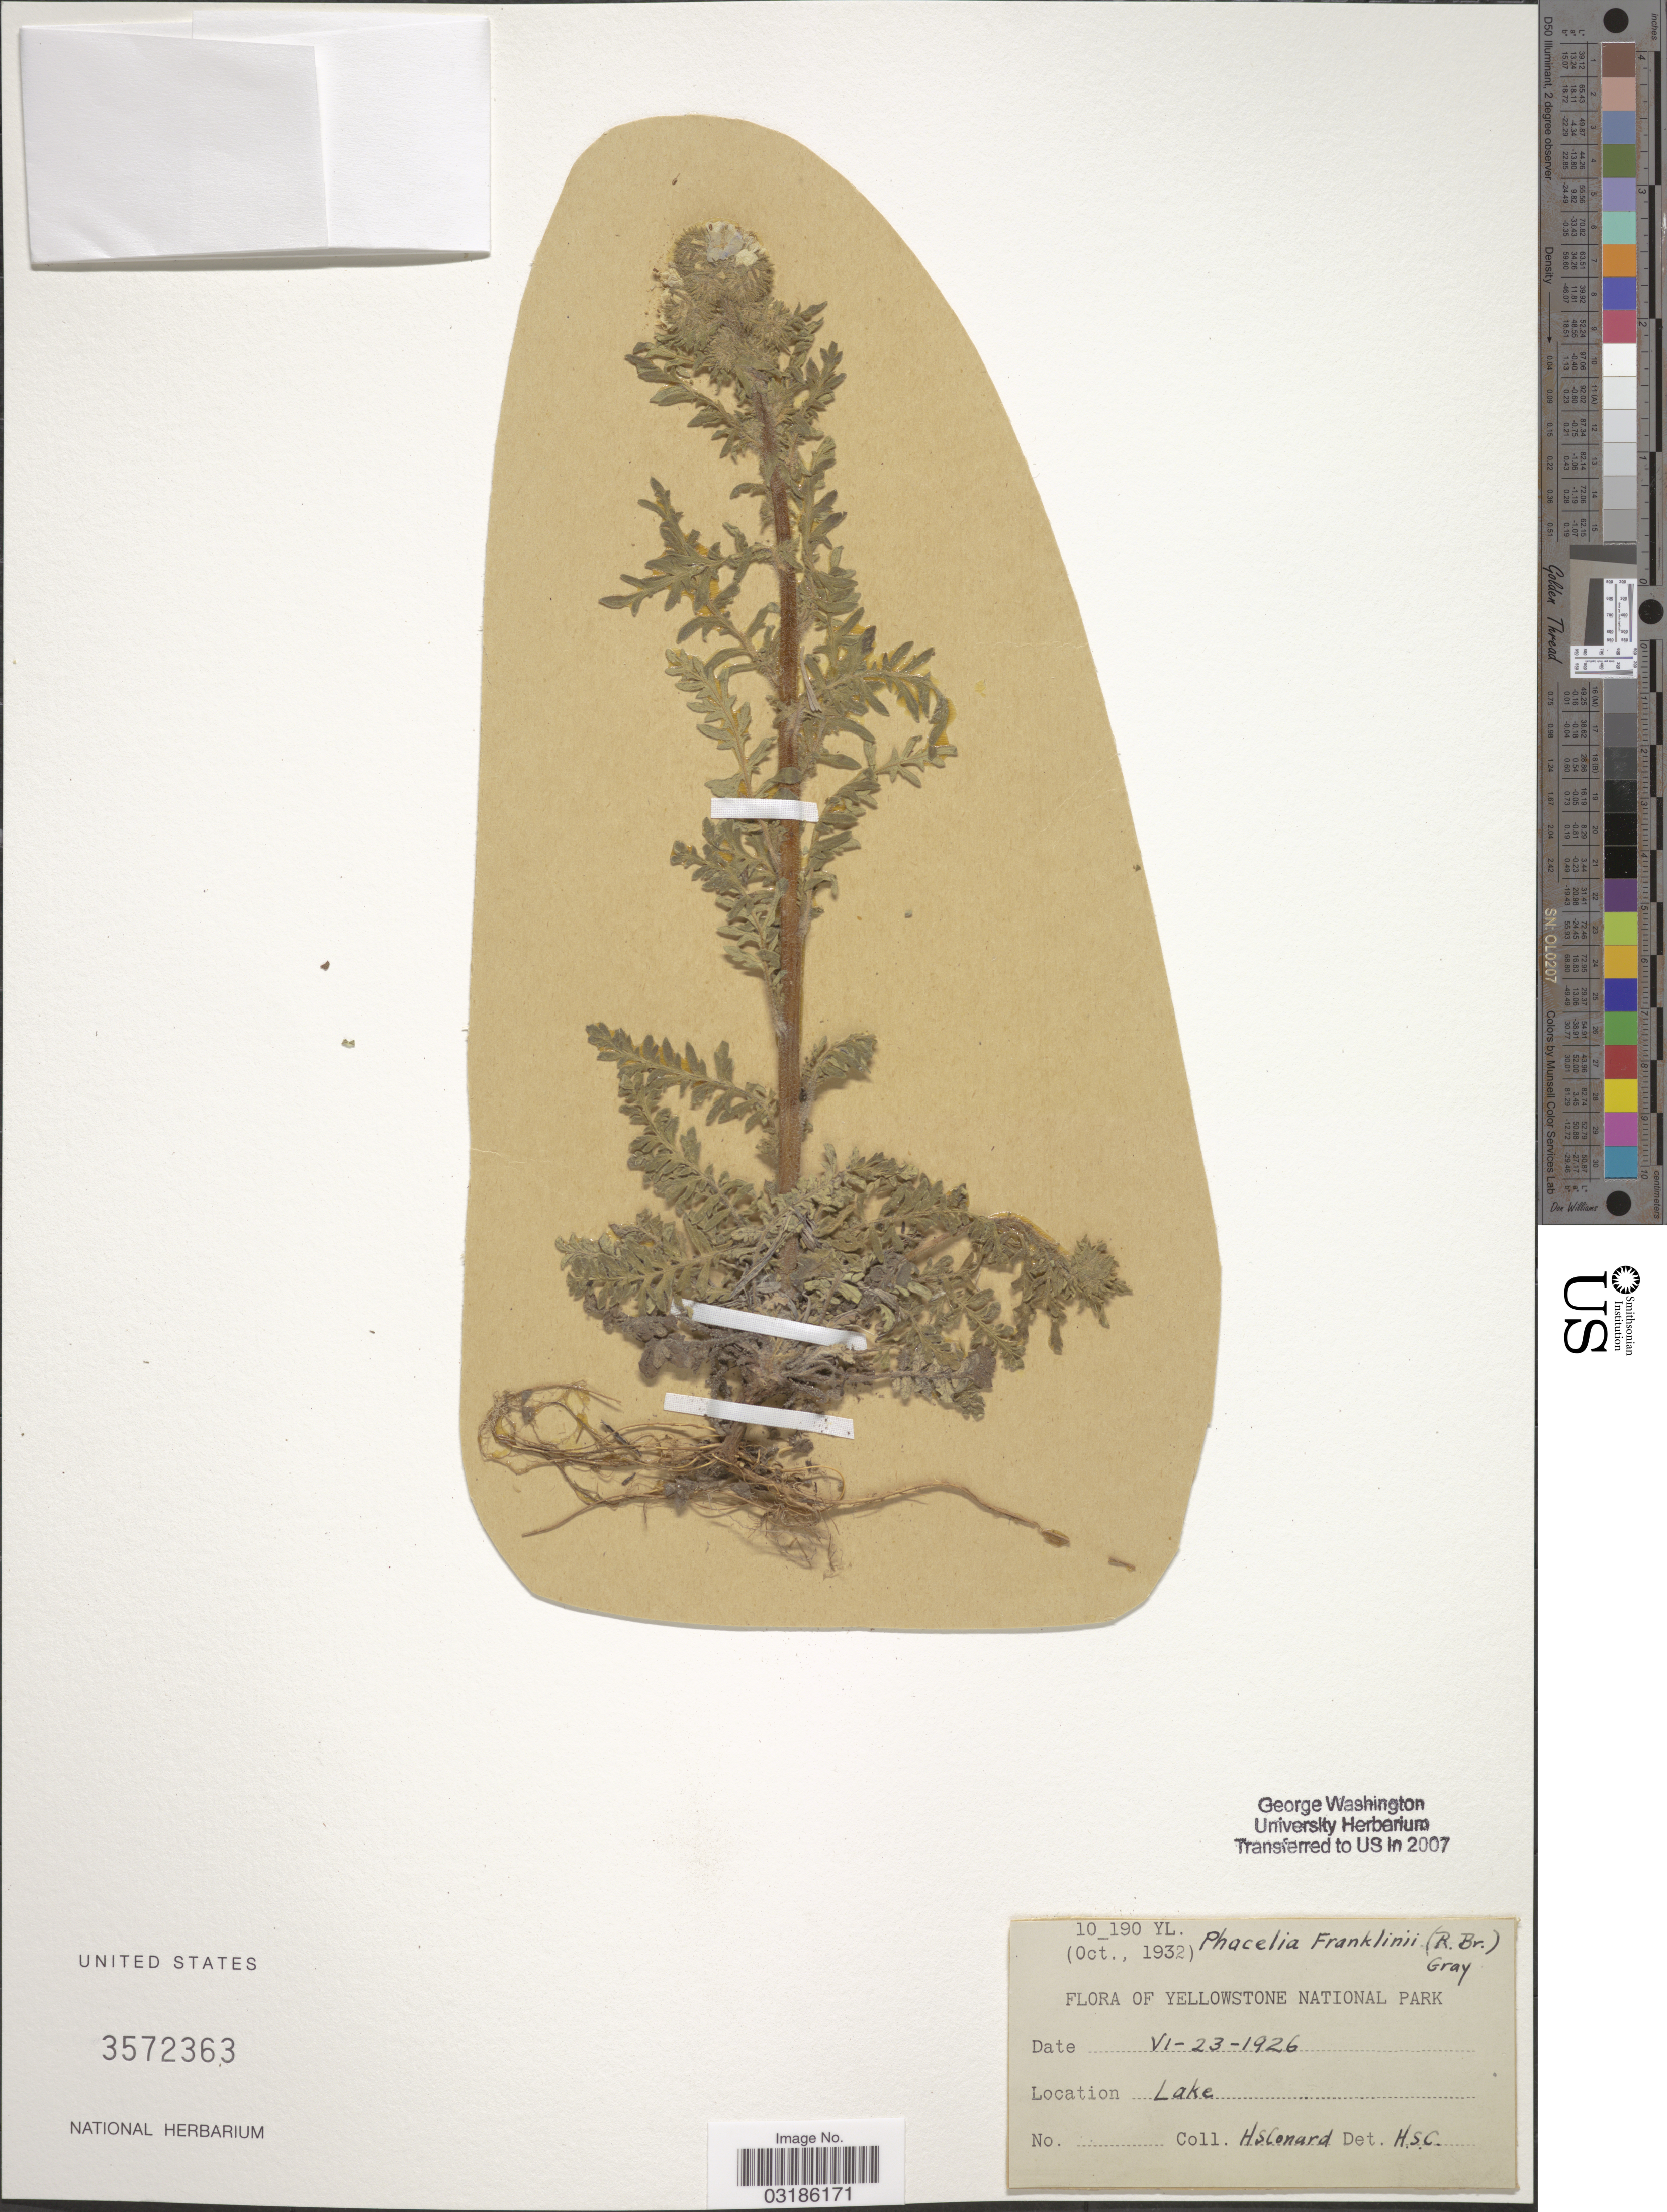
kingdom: Plantae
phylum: Tracheophyta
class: Magnoliopsida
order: Boraginales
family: Hydrophyllaceae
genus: Phacelia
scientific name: Phacelia franklinii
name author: Nutt.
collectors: H. S. Conard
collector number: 10_190YL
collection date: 1932-10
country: United States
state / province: Wyoming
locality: Yellowstone National Park. Lake.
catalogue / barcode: US 3572363